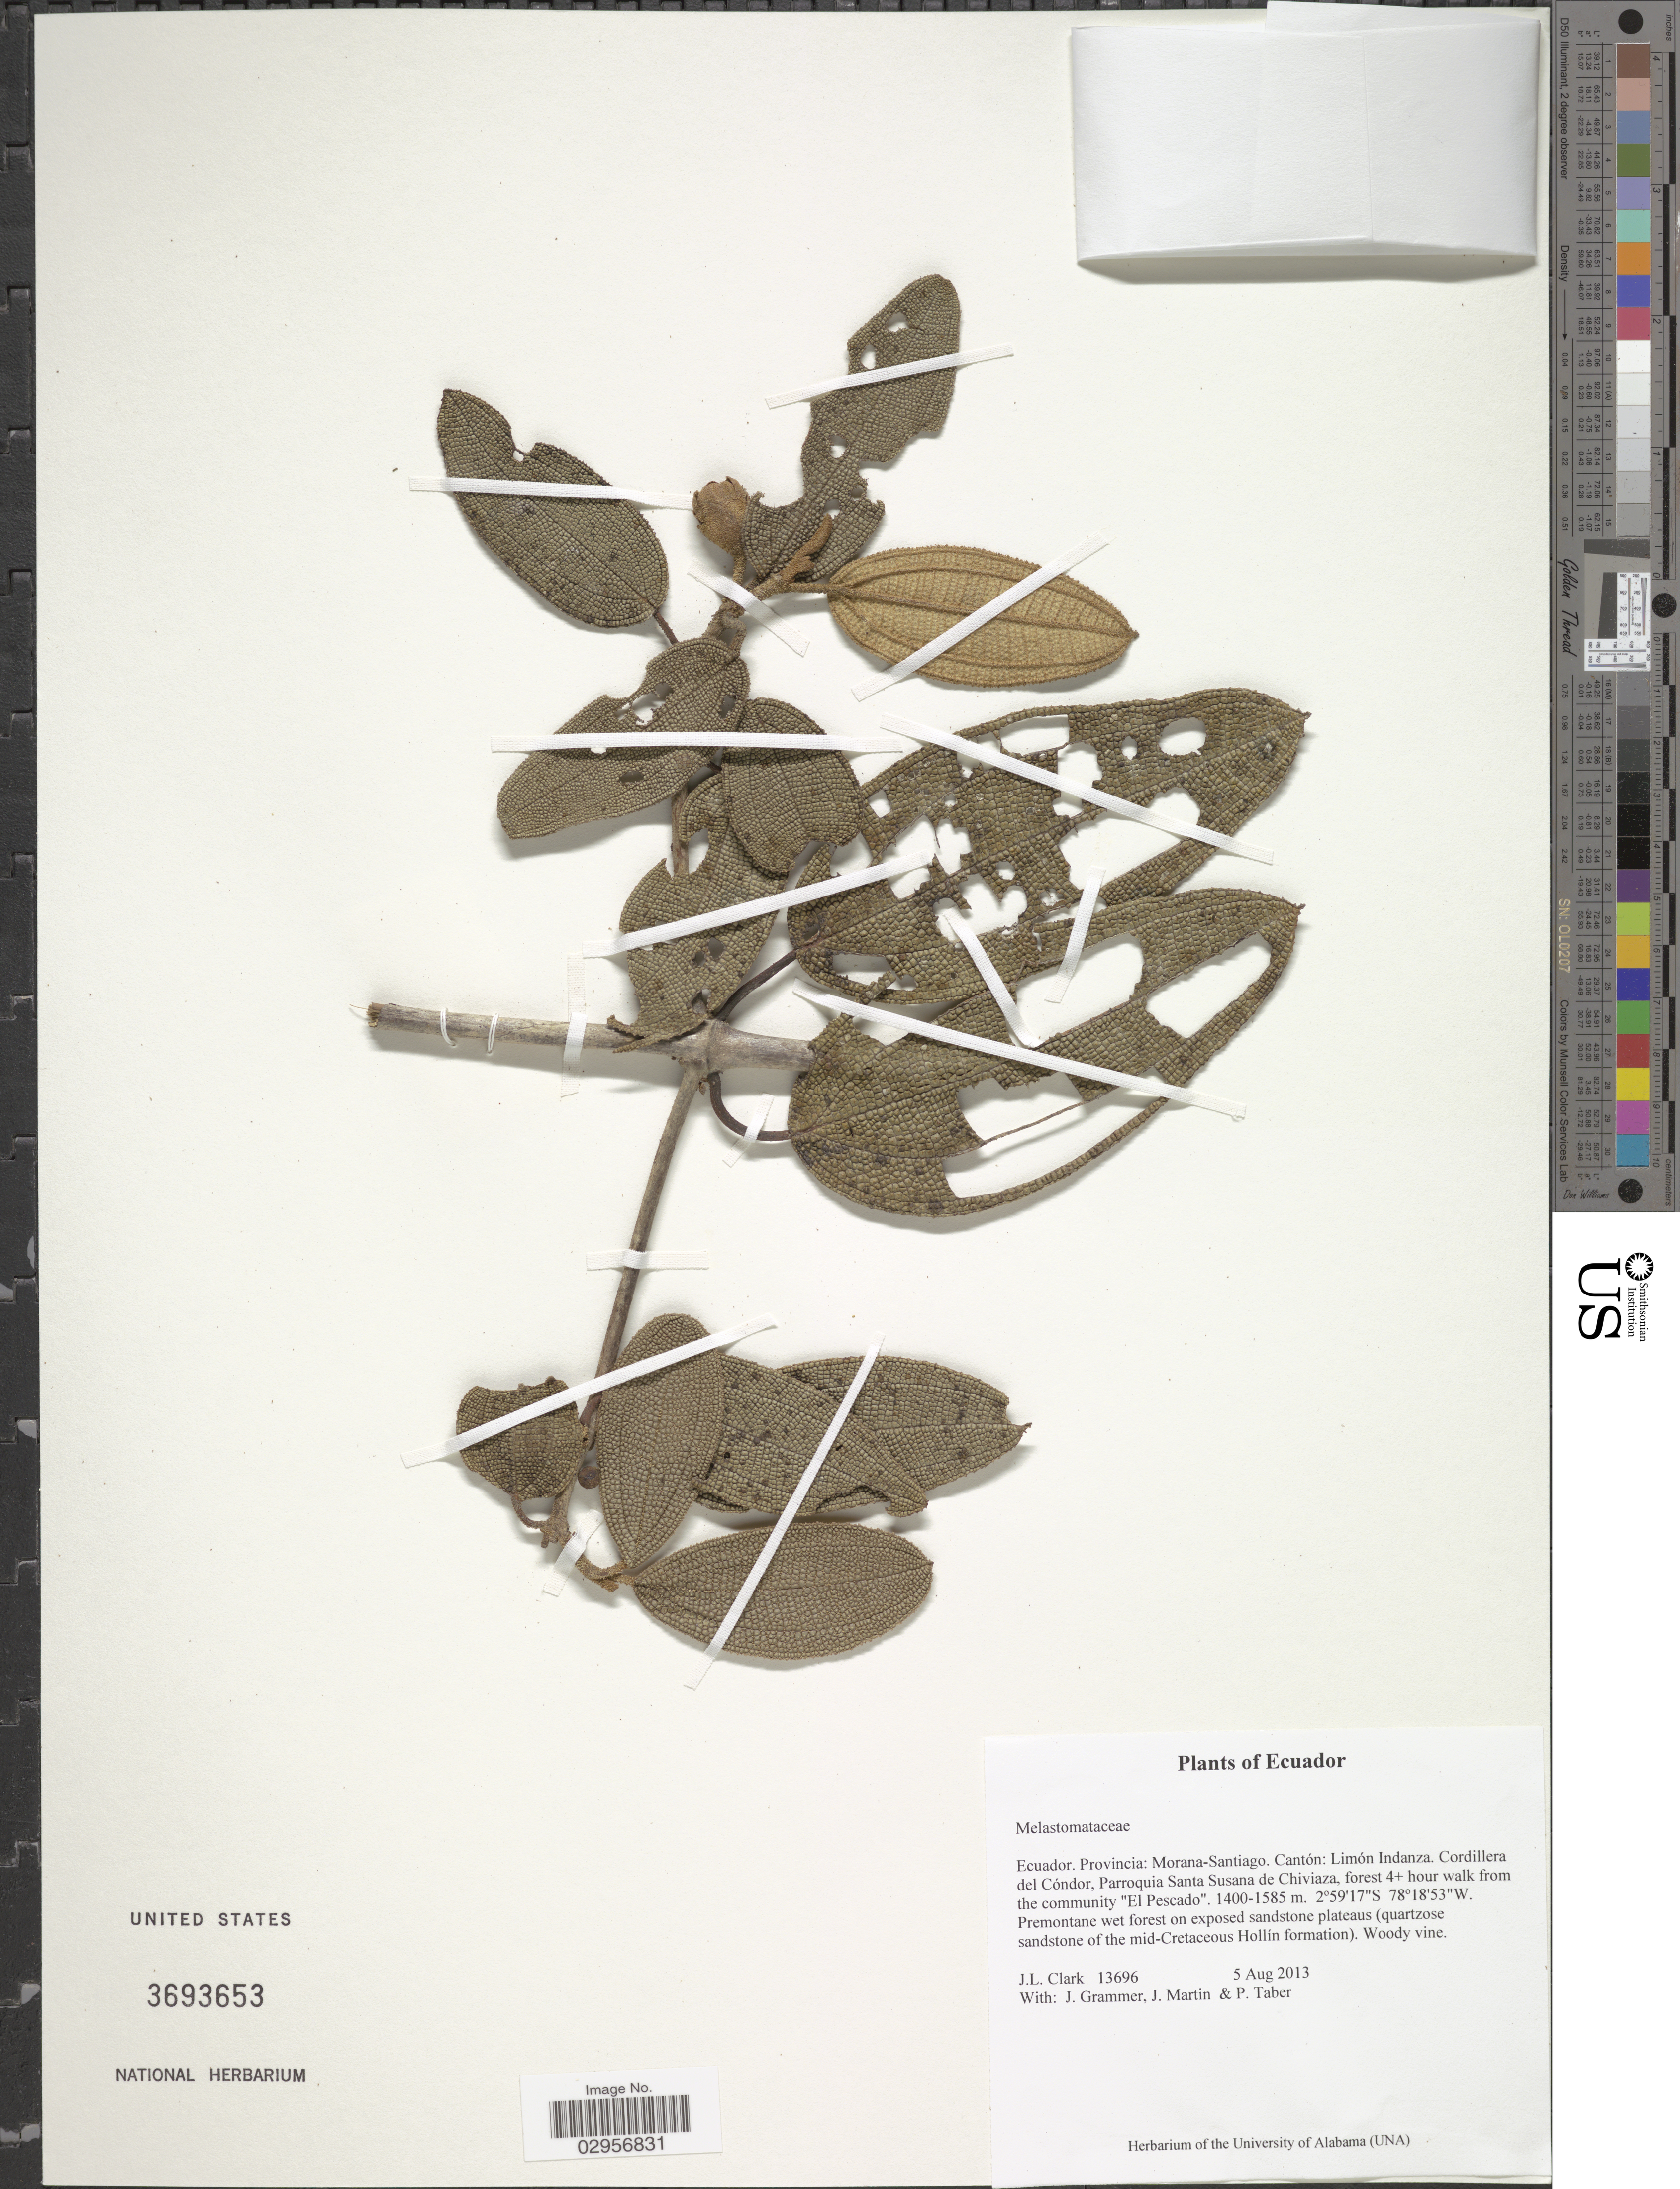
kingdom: Plantae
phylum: Tracheophyta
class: Magnoliopsida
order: Myrtales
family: Melastomataceae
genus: Blakea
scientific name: Blakea verrucosa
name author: (Wurdack) Penneys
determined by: Michelangeli, F. A.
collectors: J. L. Clark, J. Grammer, J. Martin & P. Taber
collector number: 13696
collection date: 2013-08-05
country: Ecuador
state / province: Morona-Santiago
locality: Provincia: Morana-Santiago. Cantón: Limón Indanza. Cordillera del Cóndor, Parroquia Santa Susana de Chiviaza, forest 4+ hour walk from the community "El Pescado".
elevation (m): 1400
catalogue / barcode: US 3693653